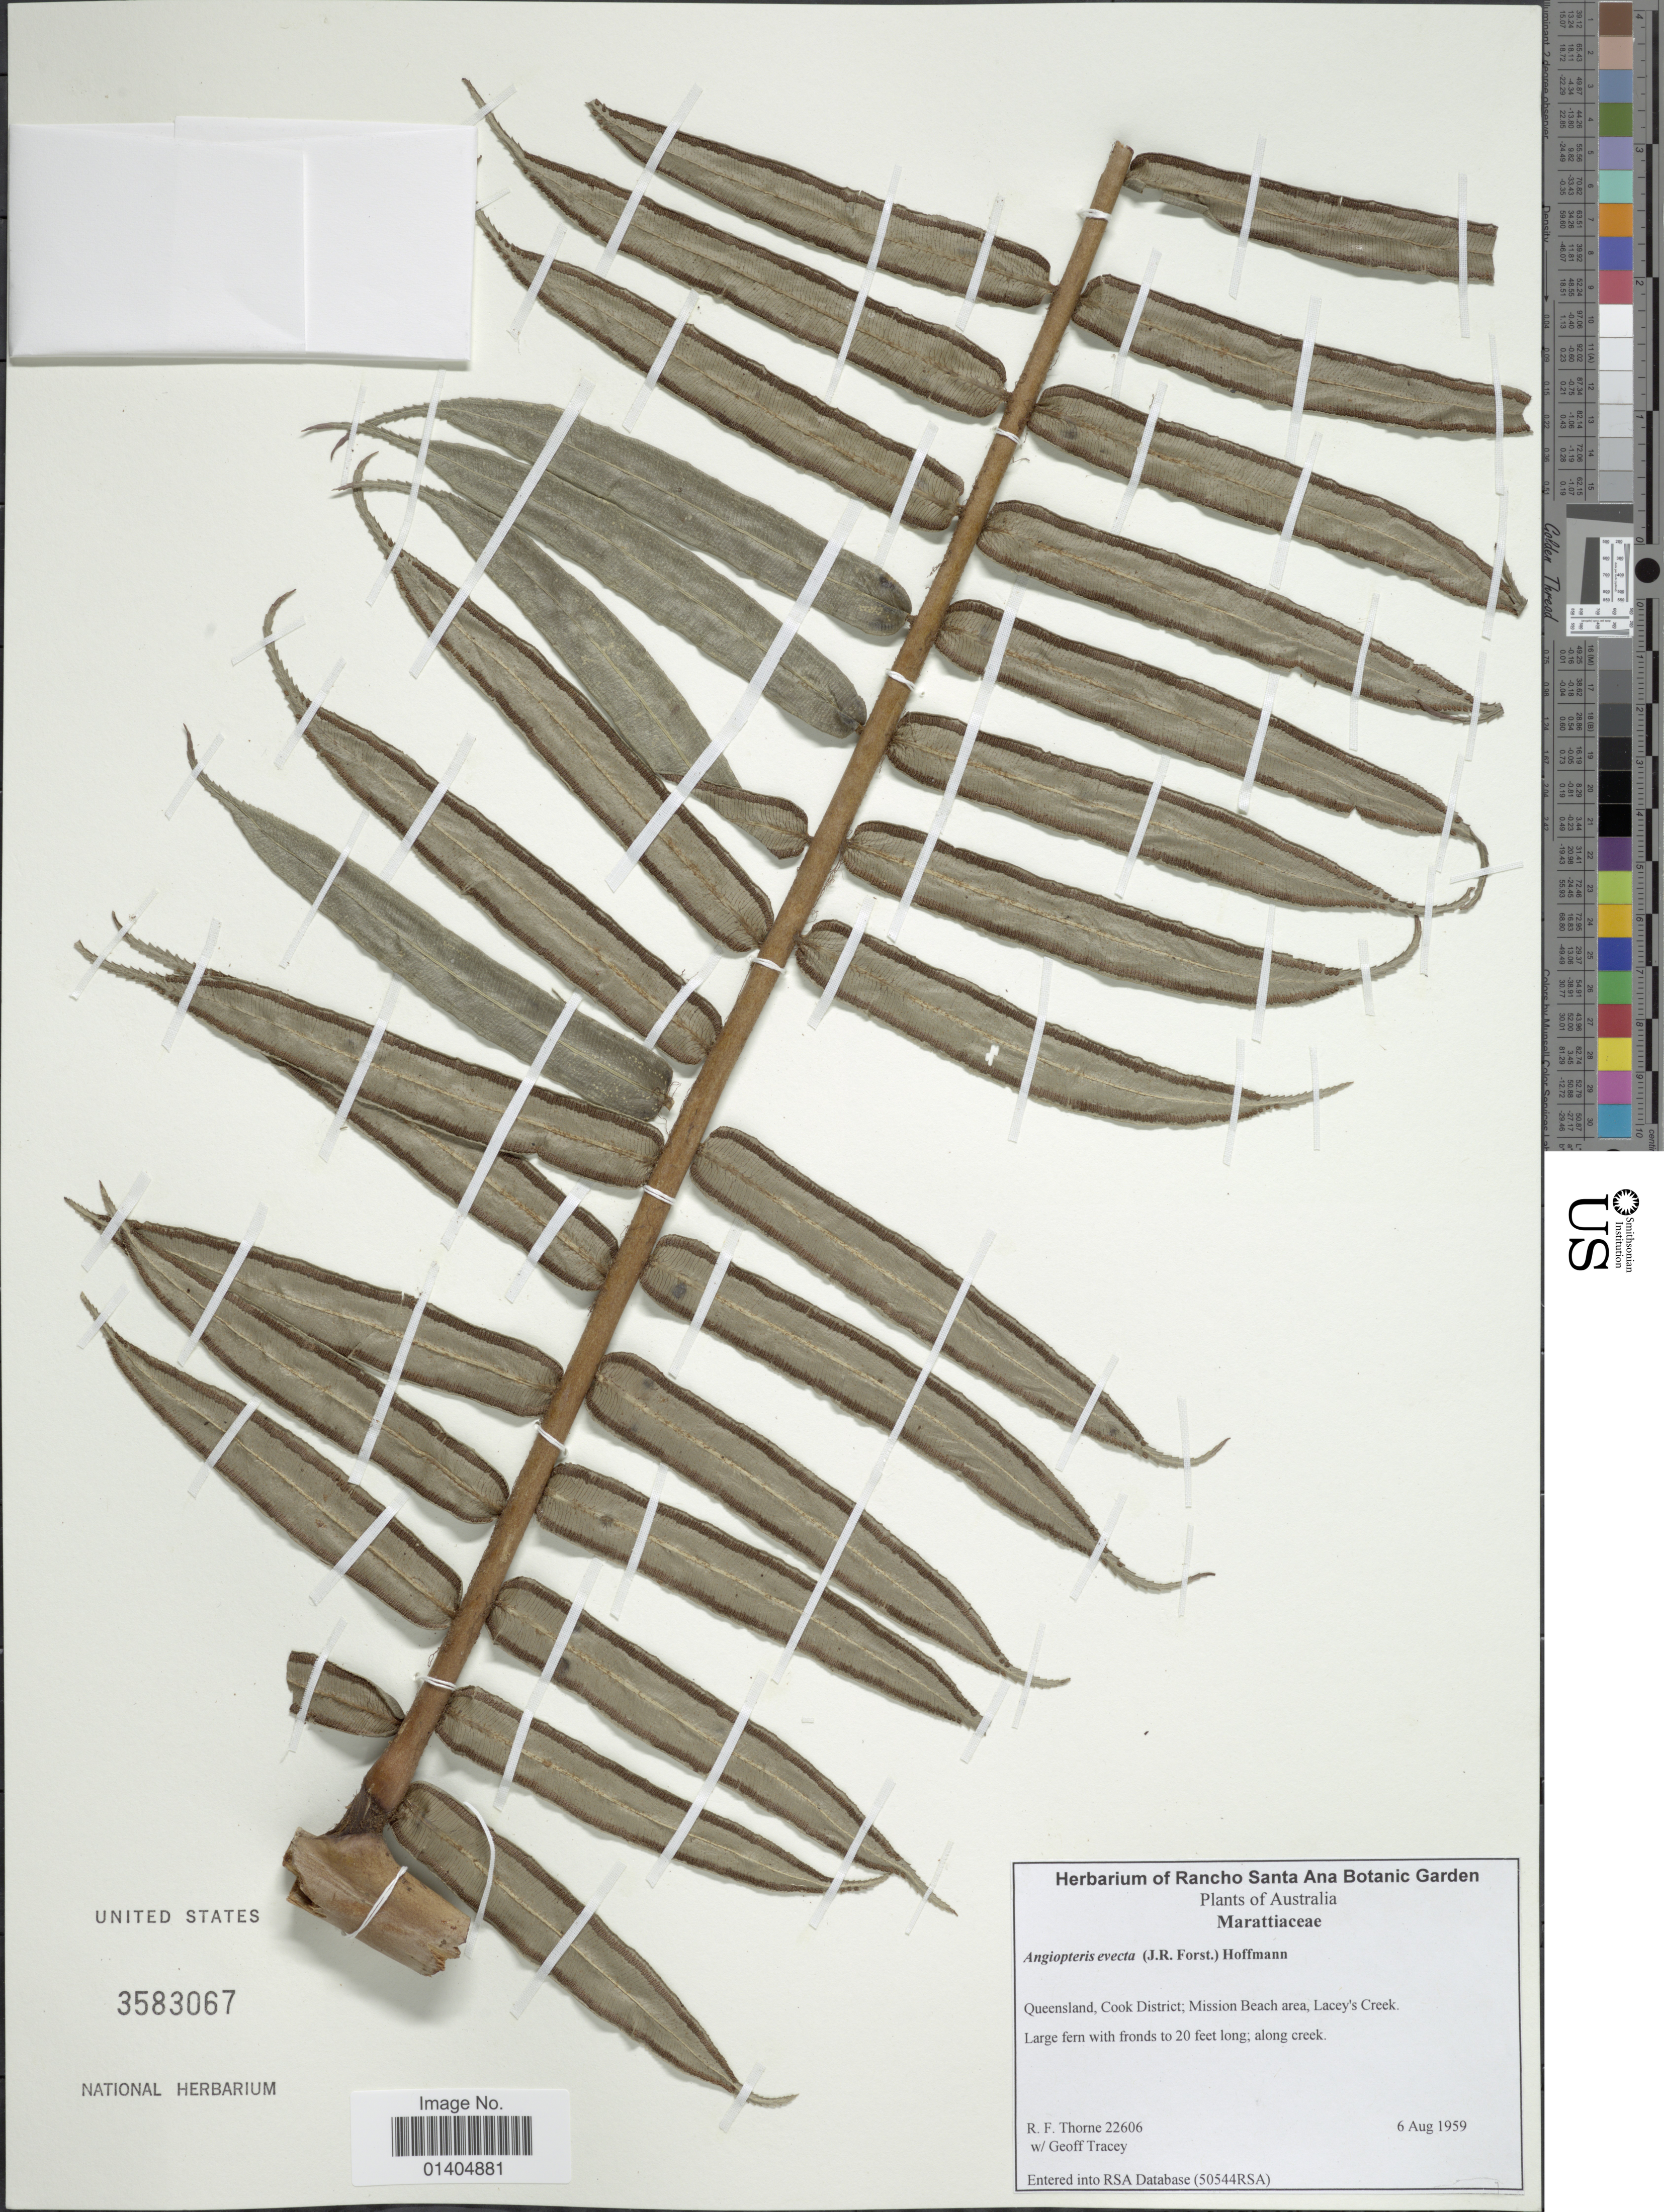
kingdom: Plantae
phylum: Tracheophyta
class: Polypodiopsida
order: Marattiales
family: Marattiaceae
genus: Angiopteris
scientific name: Angiopteris evecta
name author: (G. Forst.) Hoffm.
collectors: R. F. Thorne & G. Tracey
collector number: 22606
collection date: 1959-08-06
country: Australia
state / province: Queensland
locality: Santa Ana. Cook District; Mission Beach area, Lacey's Creek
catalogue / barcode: US 3583067